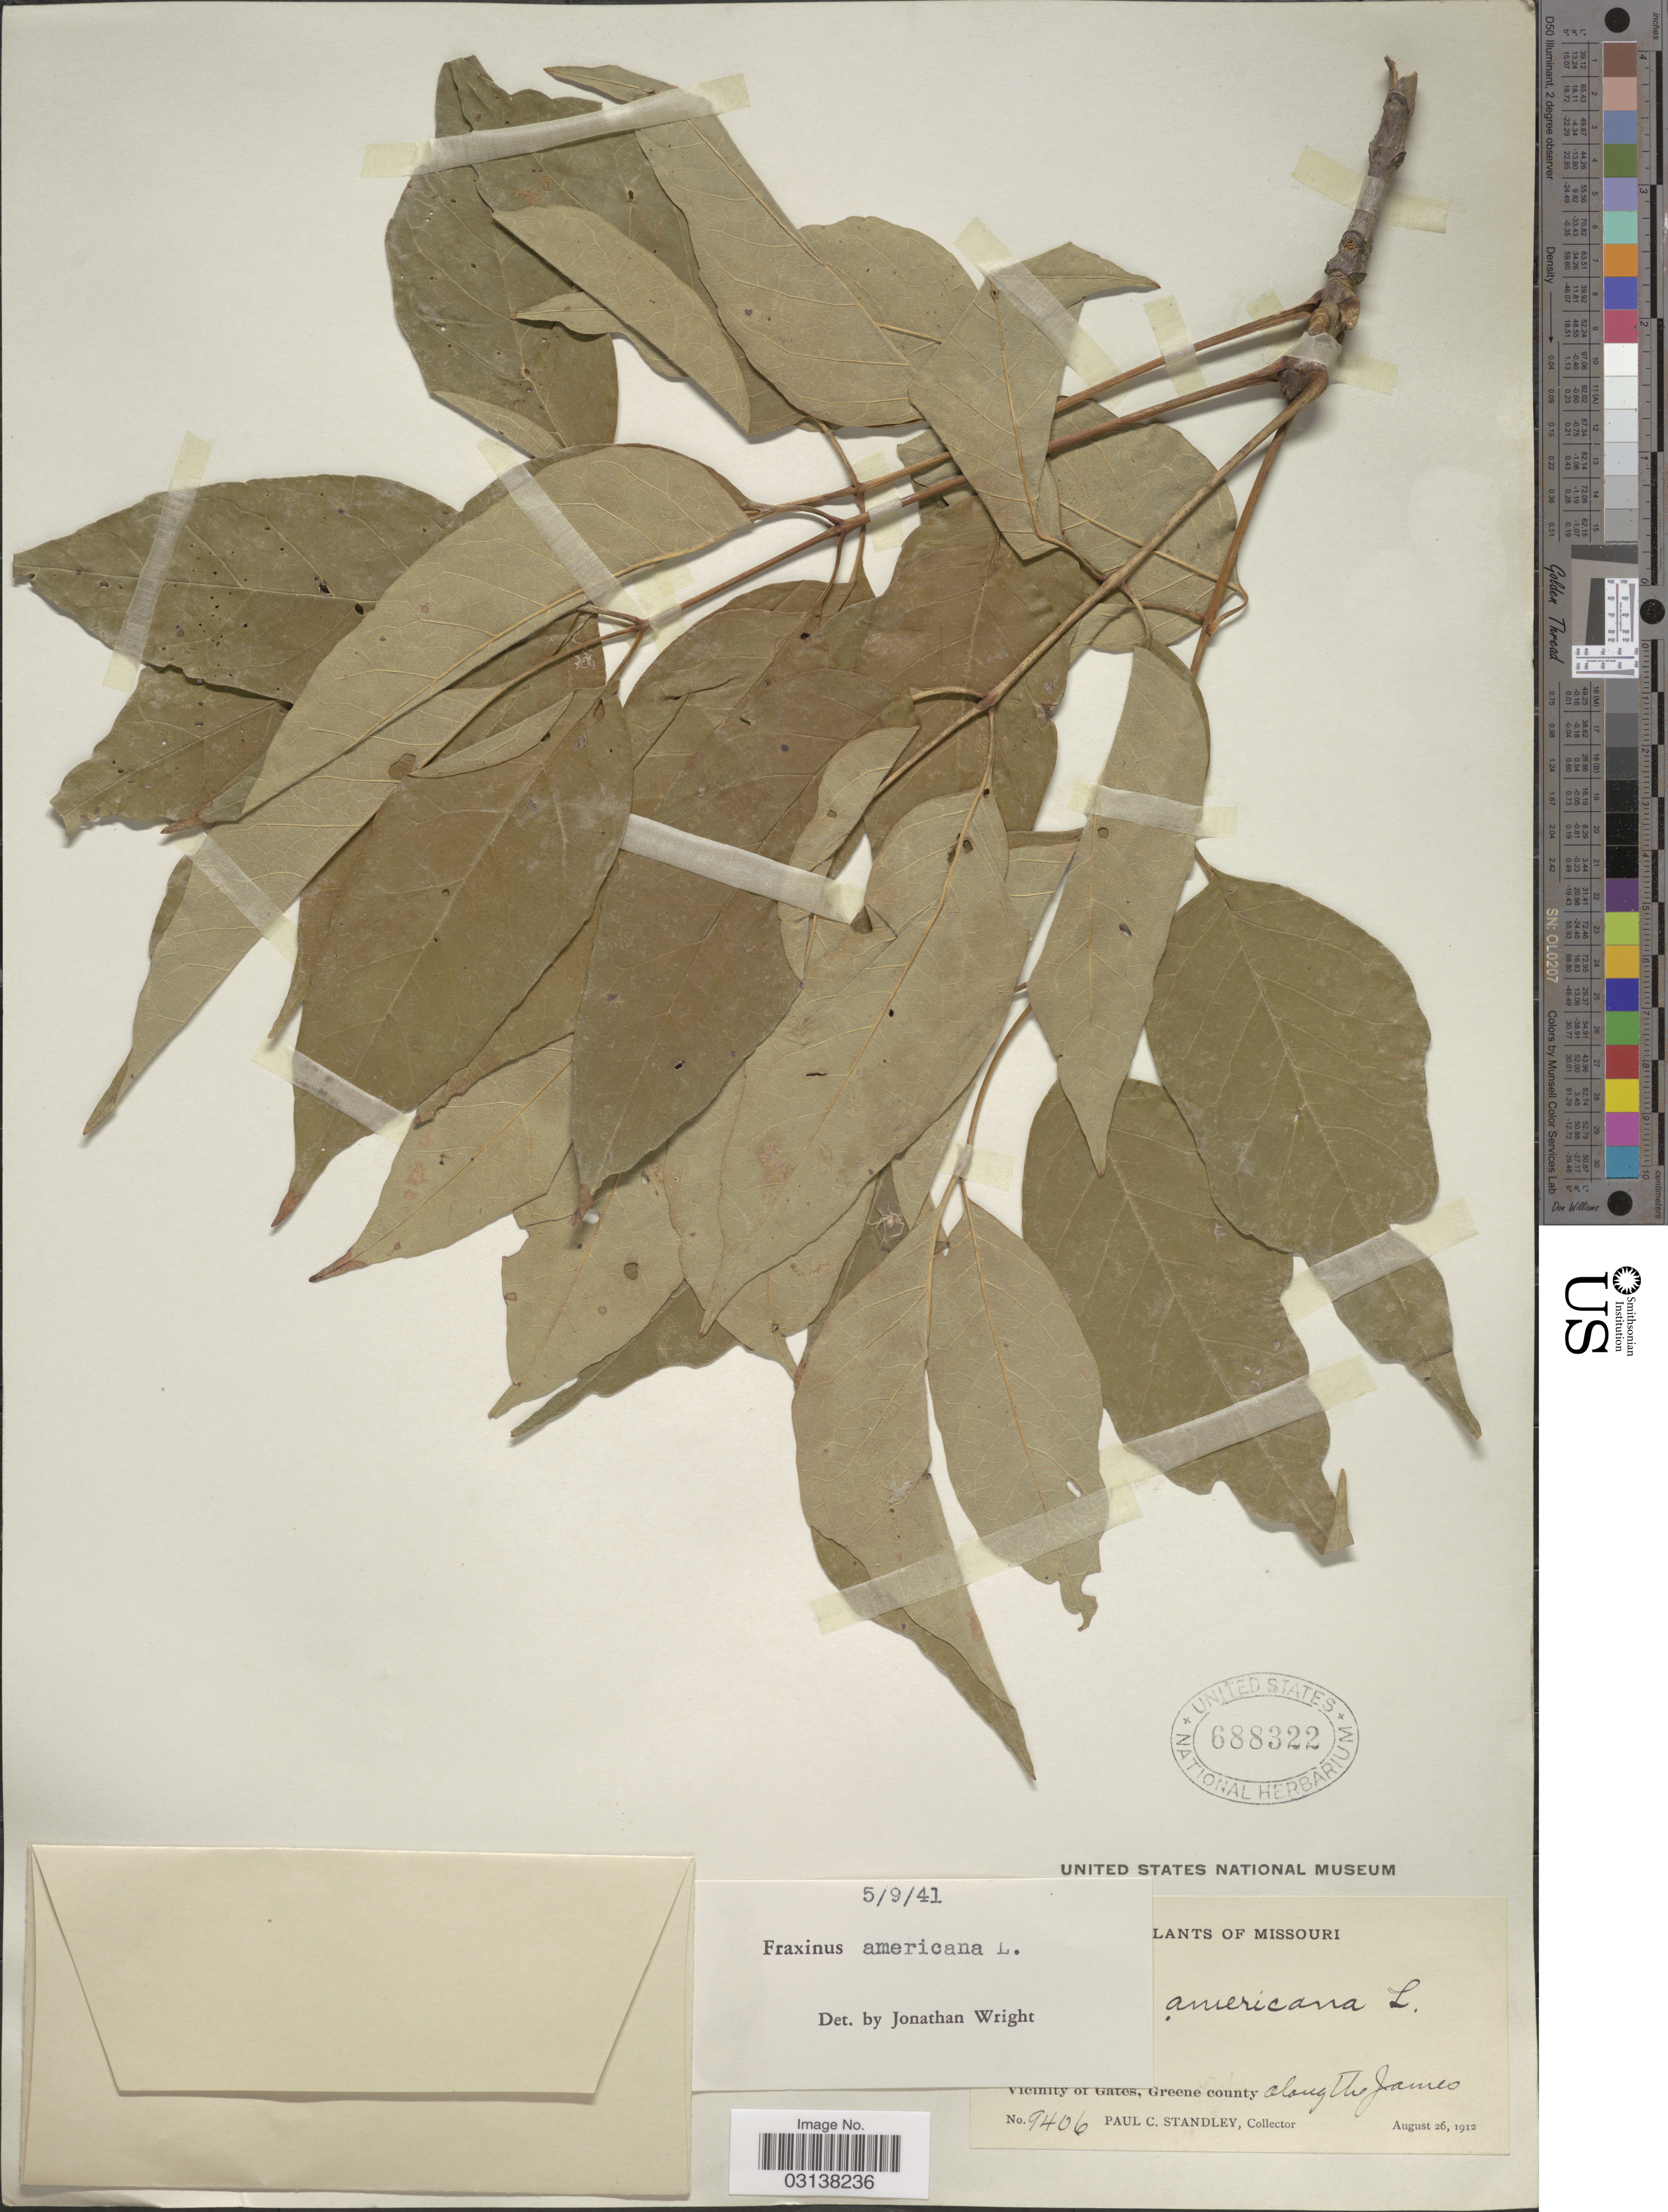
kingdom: Plantae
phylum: Tracheophyta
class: Magnoliopsida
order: Lamiales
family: Oleaceae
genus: Fraxinus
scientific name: Fraxinus americana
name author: L.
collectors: P. C. Standley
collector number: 9406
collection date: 1912-08-26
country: United States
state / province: Missouri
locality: Vicinity of Gates, Greene county, along The James.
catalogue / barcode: US 688322